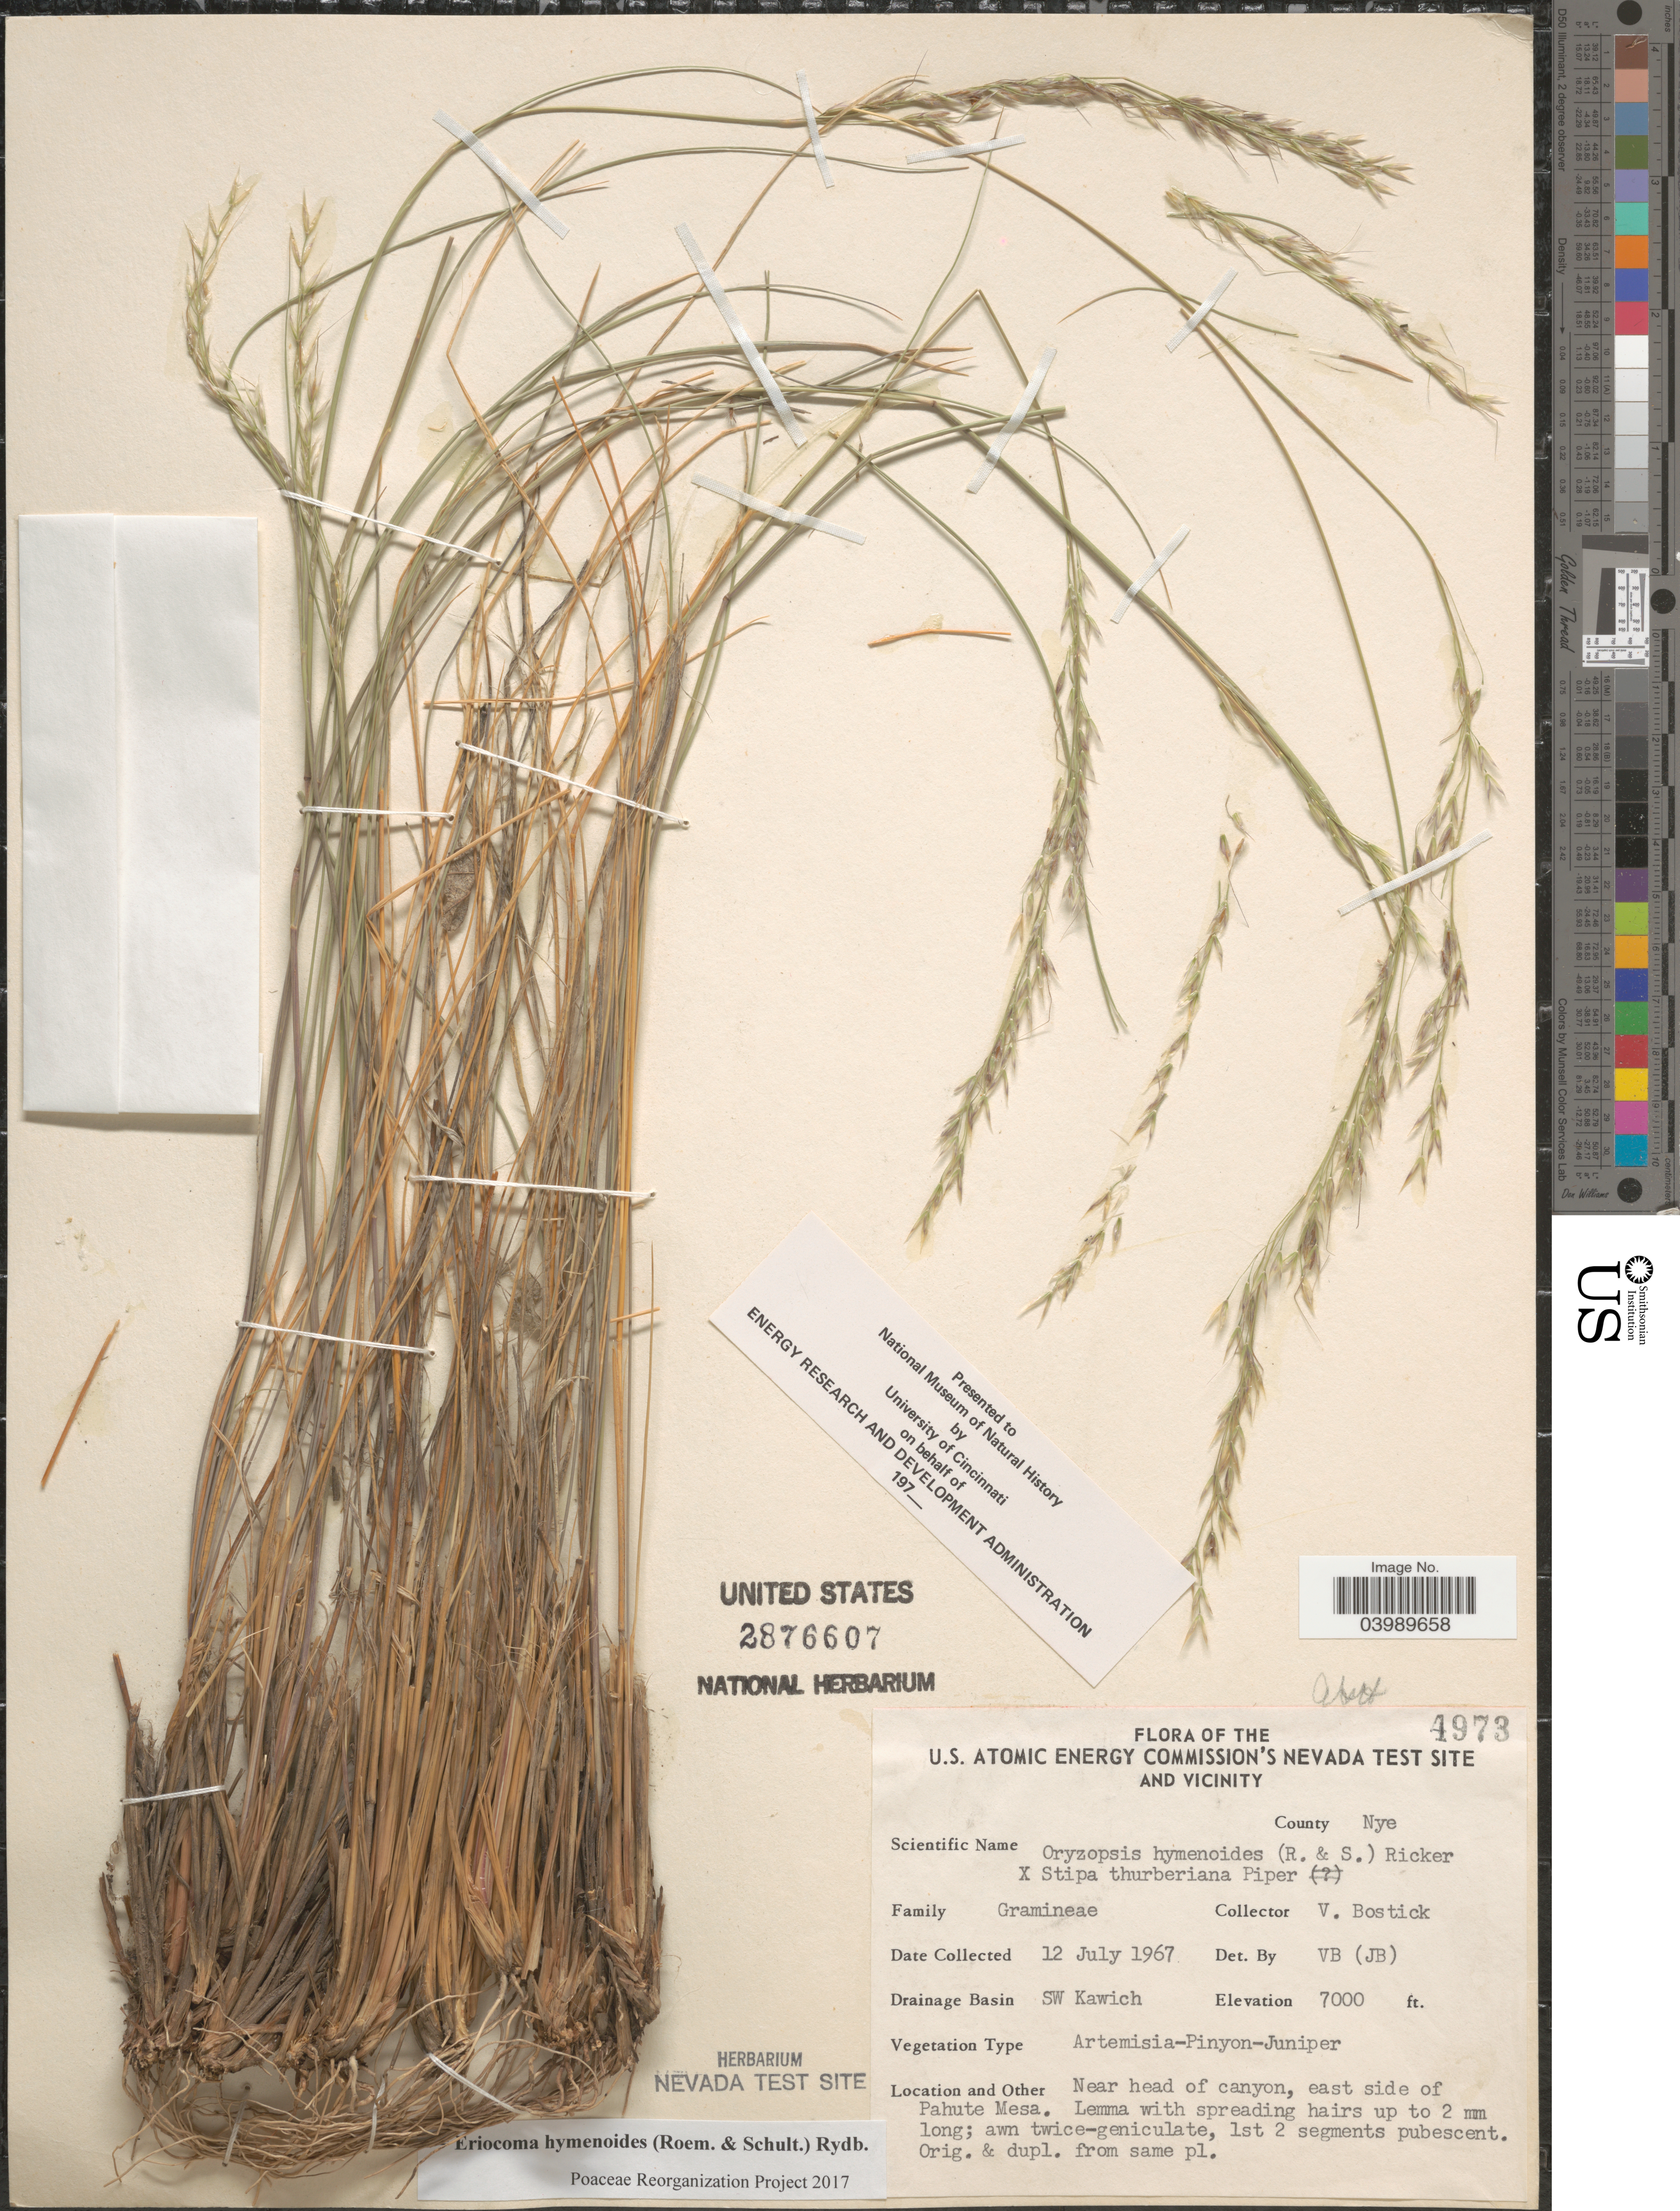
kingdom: Plantae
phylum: Tracheophyta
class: Liliopsida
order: Poales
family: Poaceae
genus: Eriocoma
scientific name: Eriocoma hymenoides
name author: (Roem. & Schult.) Rydb.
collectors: V. Bostick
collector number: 4973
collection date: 1967-07-12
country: United States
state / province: Nevada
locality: U.S. Atomic Energy Commission's Nevada Test Site and vicinity. County Nye. Drainage Basin SW Kawich. Near head of canyon, east side of Pahute Mesa.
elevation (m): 2134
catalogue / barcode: US 2876607